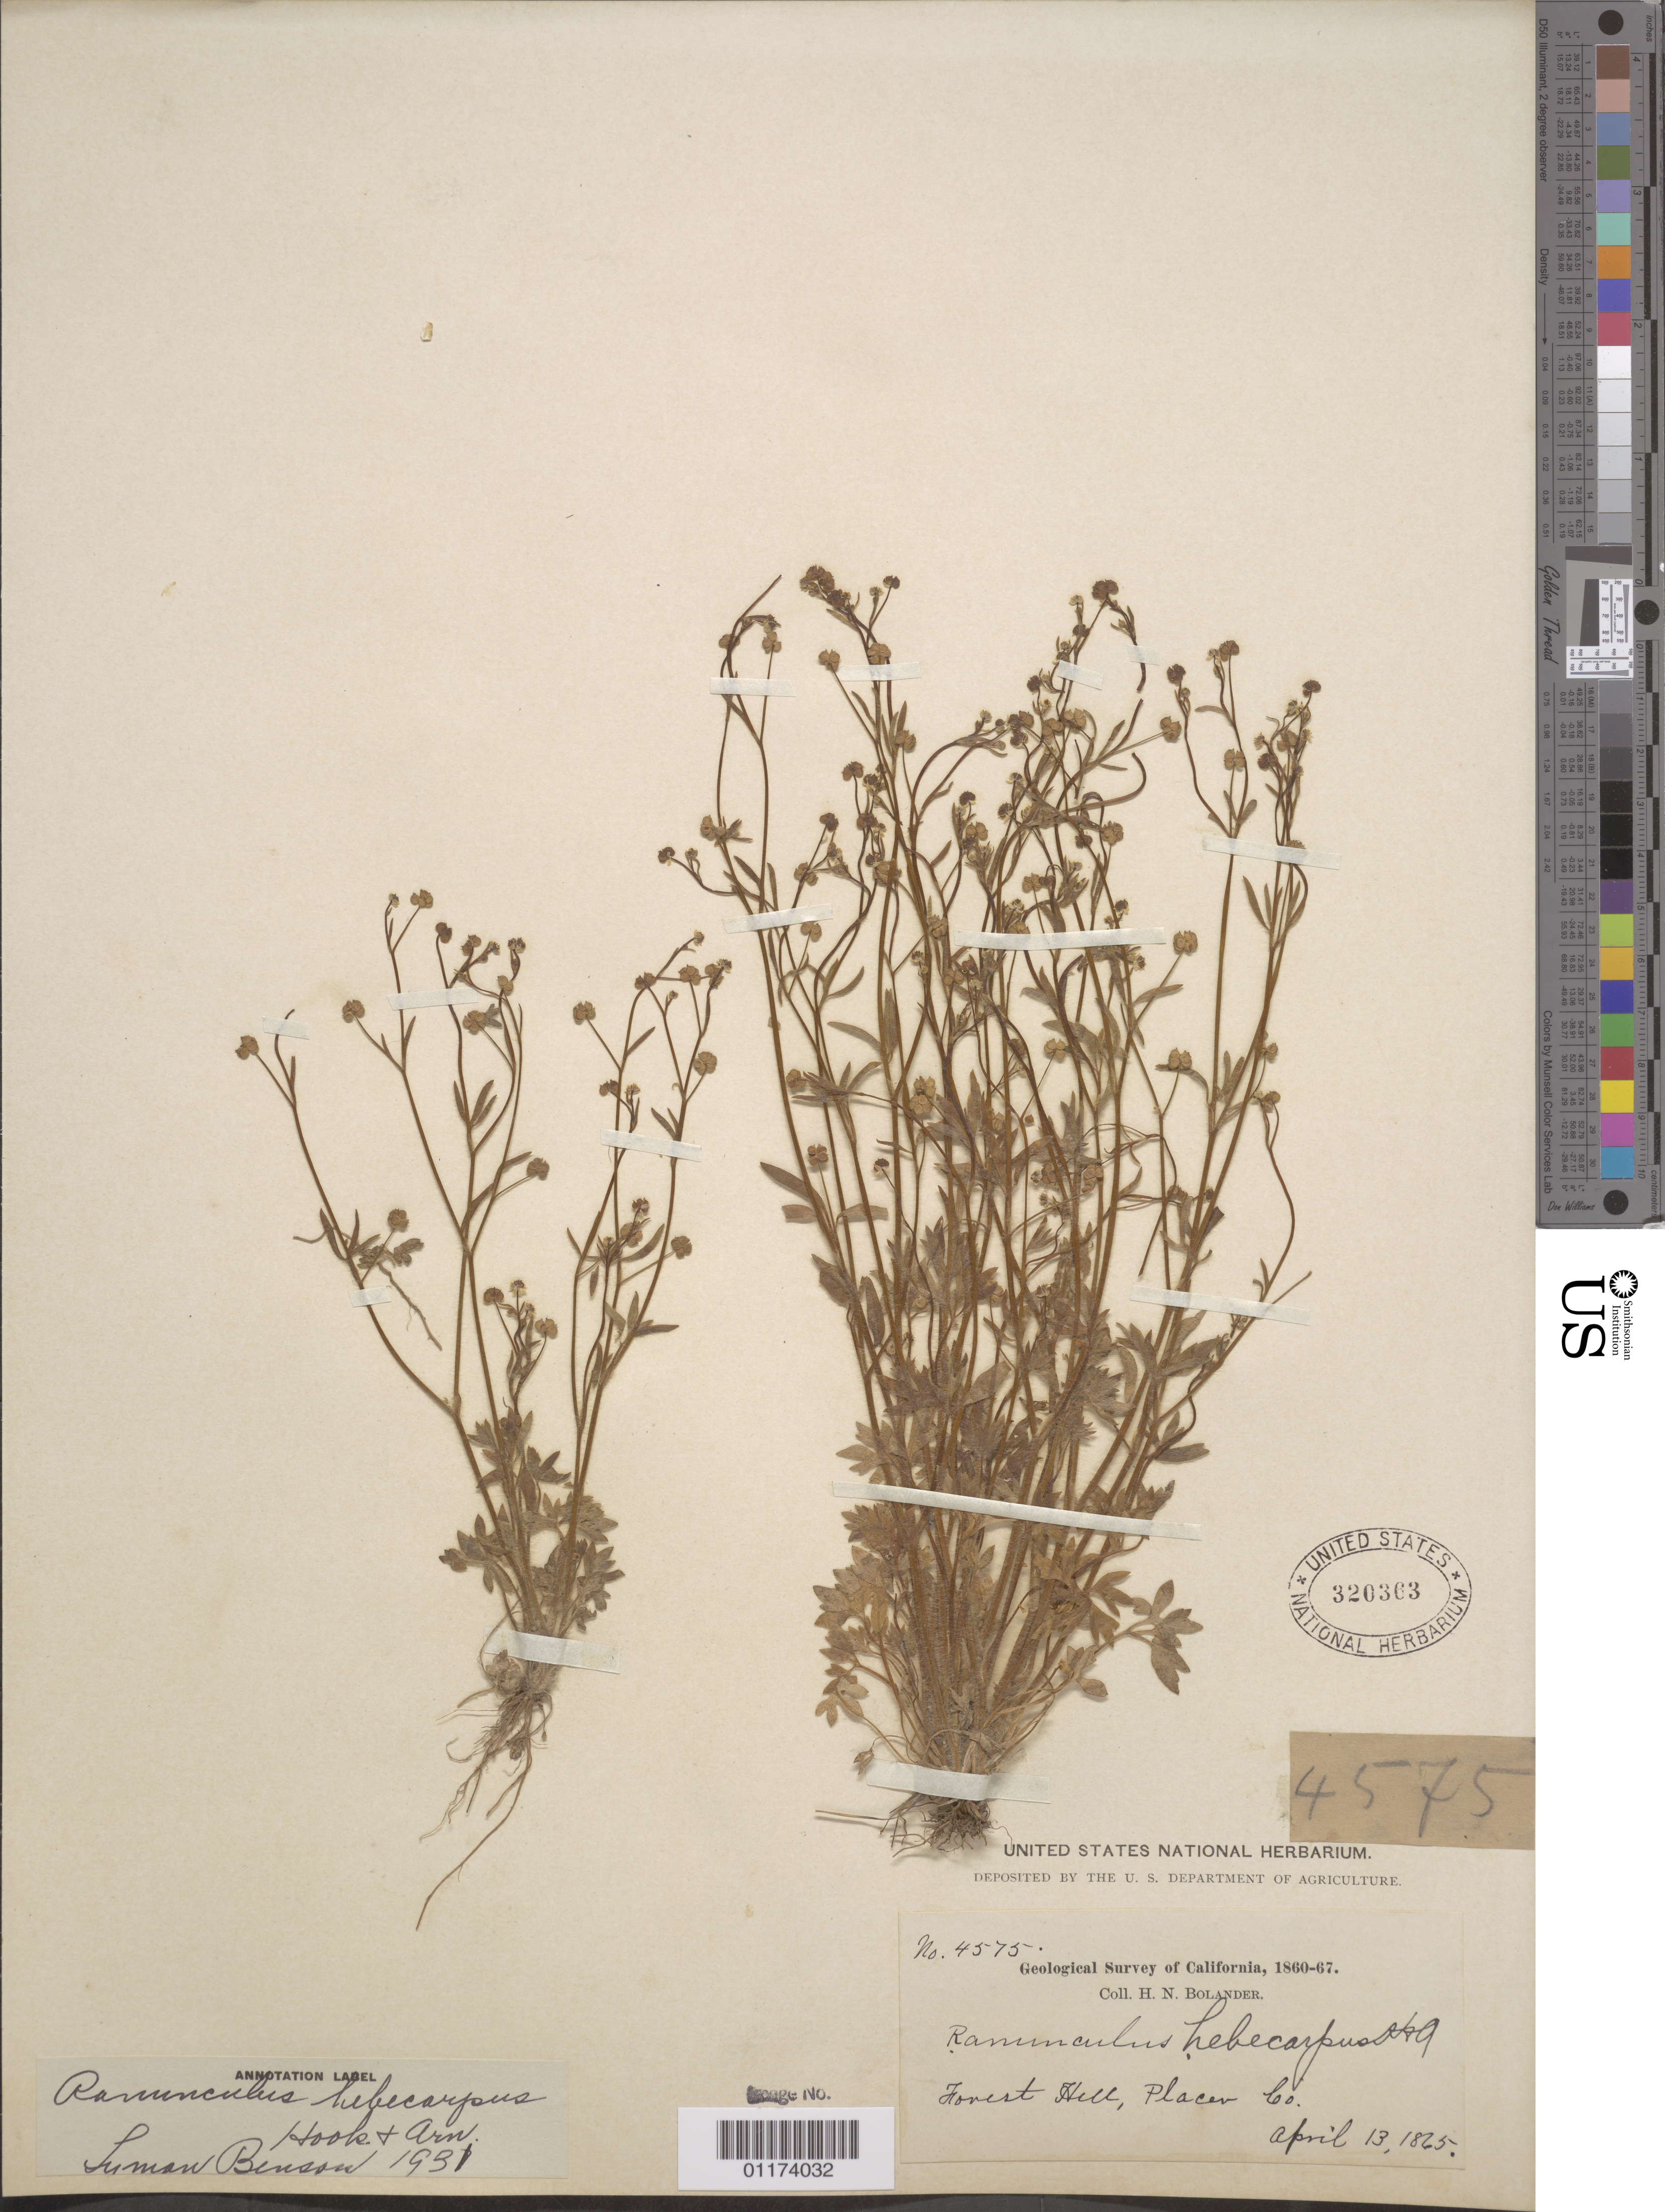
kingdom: Plantae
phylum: Tracheophyta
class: Magnoliopsida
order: Ranunculales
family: Ranunculaceae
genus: Ranunculus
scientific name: Ranunculus hebecarpus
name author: Hook. & Arn.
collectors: H. Bolander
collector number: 4575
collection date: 1865-04-13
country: United States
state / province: California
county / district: Placer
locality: Forest Hills.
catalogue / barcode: US 320363